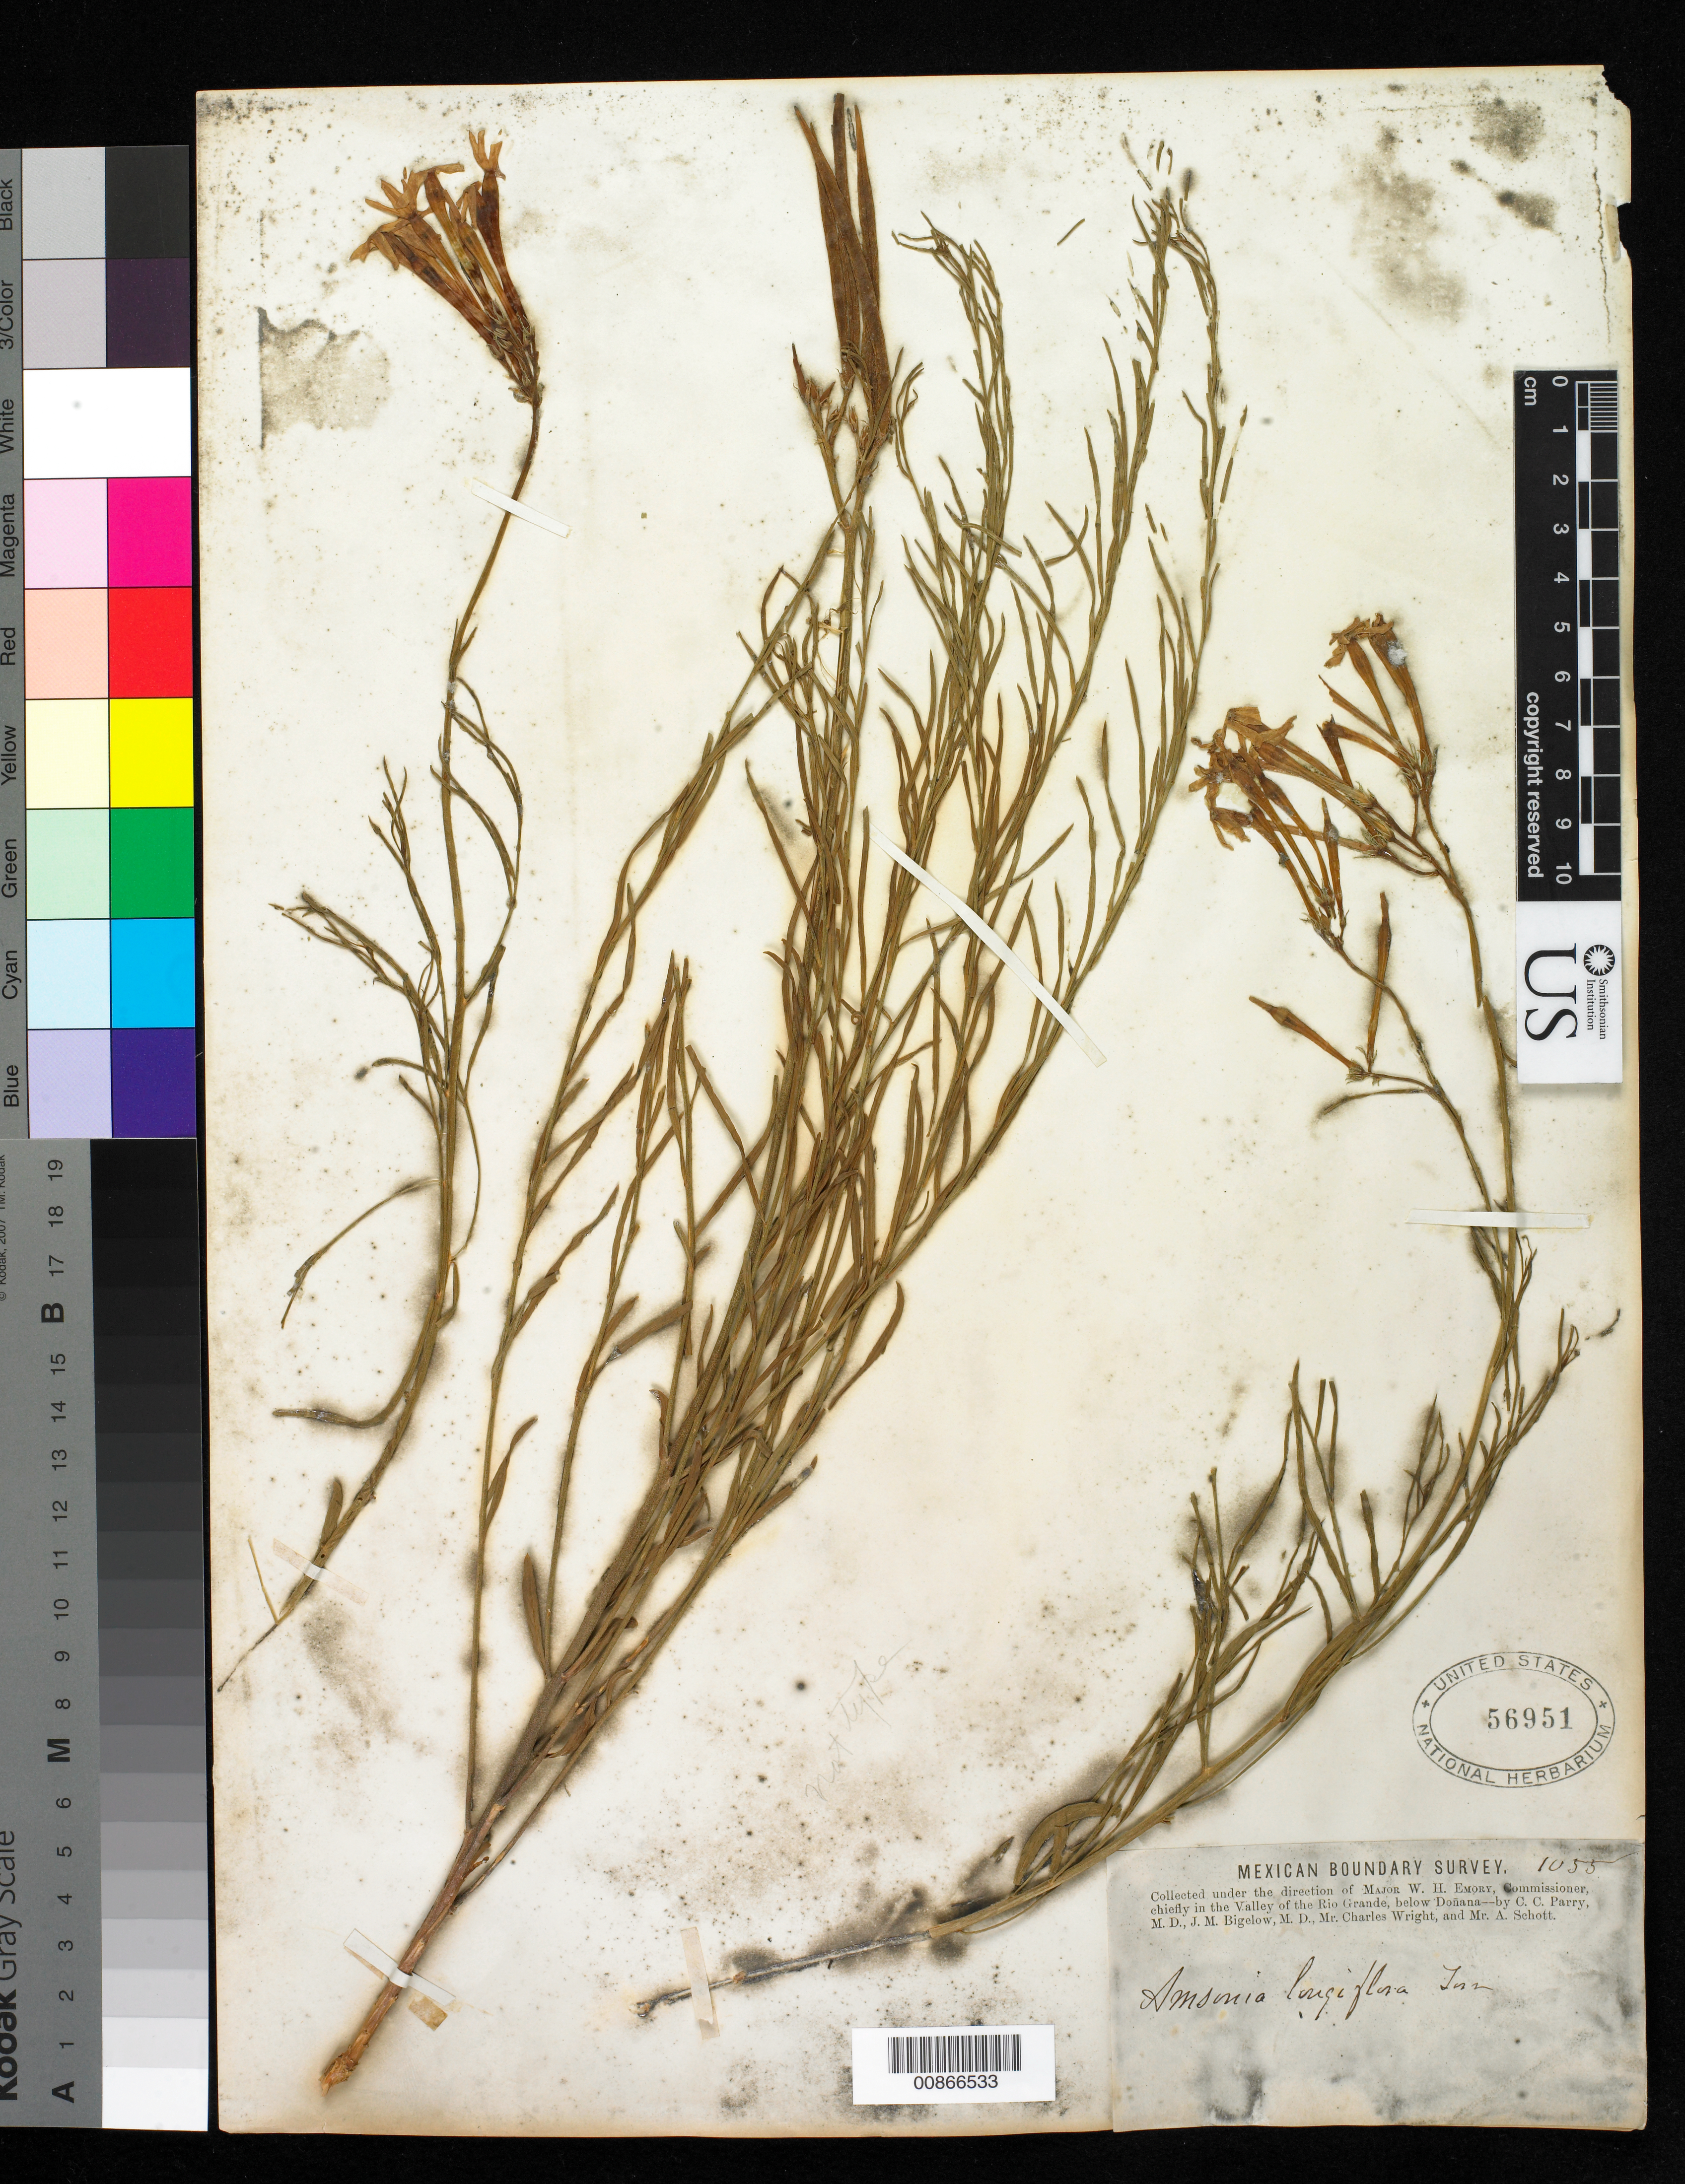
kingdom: Plantae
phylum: Tracheophyta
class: Magnoliopsida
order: Gentianales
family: Apocynaceae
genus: Amsonia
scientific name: Amsonia longiflora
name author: Torr.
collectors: C. C. Parry, J. M. Bigelow, C. Wright & A. C. V. Schott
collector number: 1055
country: United States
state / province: New Mexico / Texas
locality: Valley of the Rio Grande, below Doñana.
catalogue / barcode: US 56951